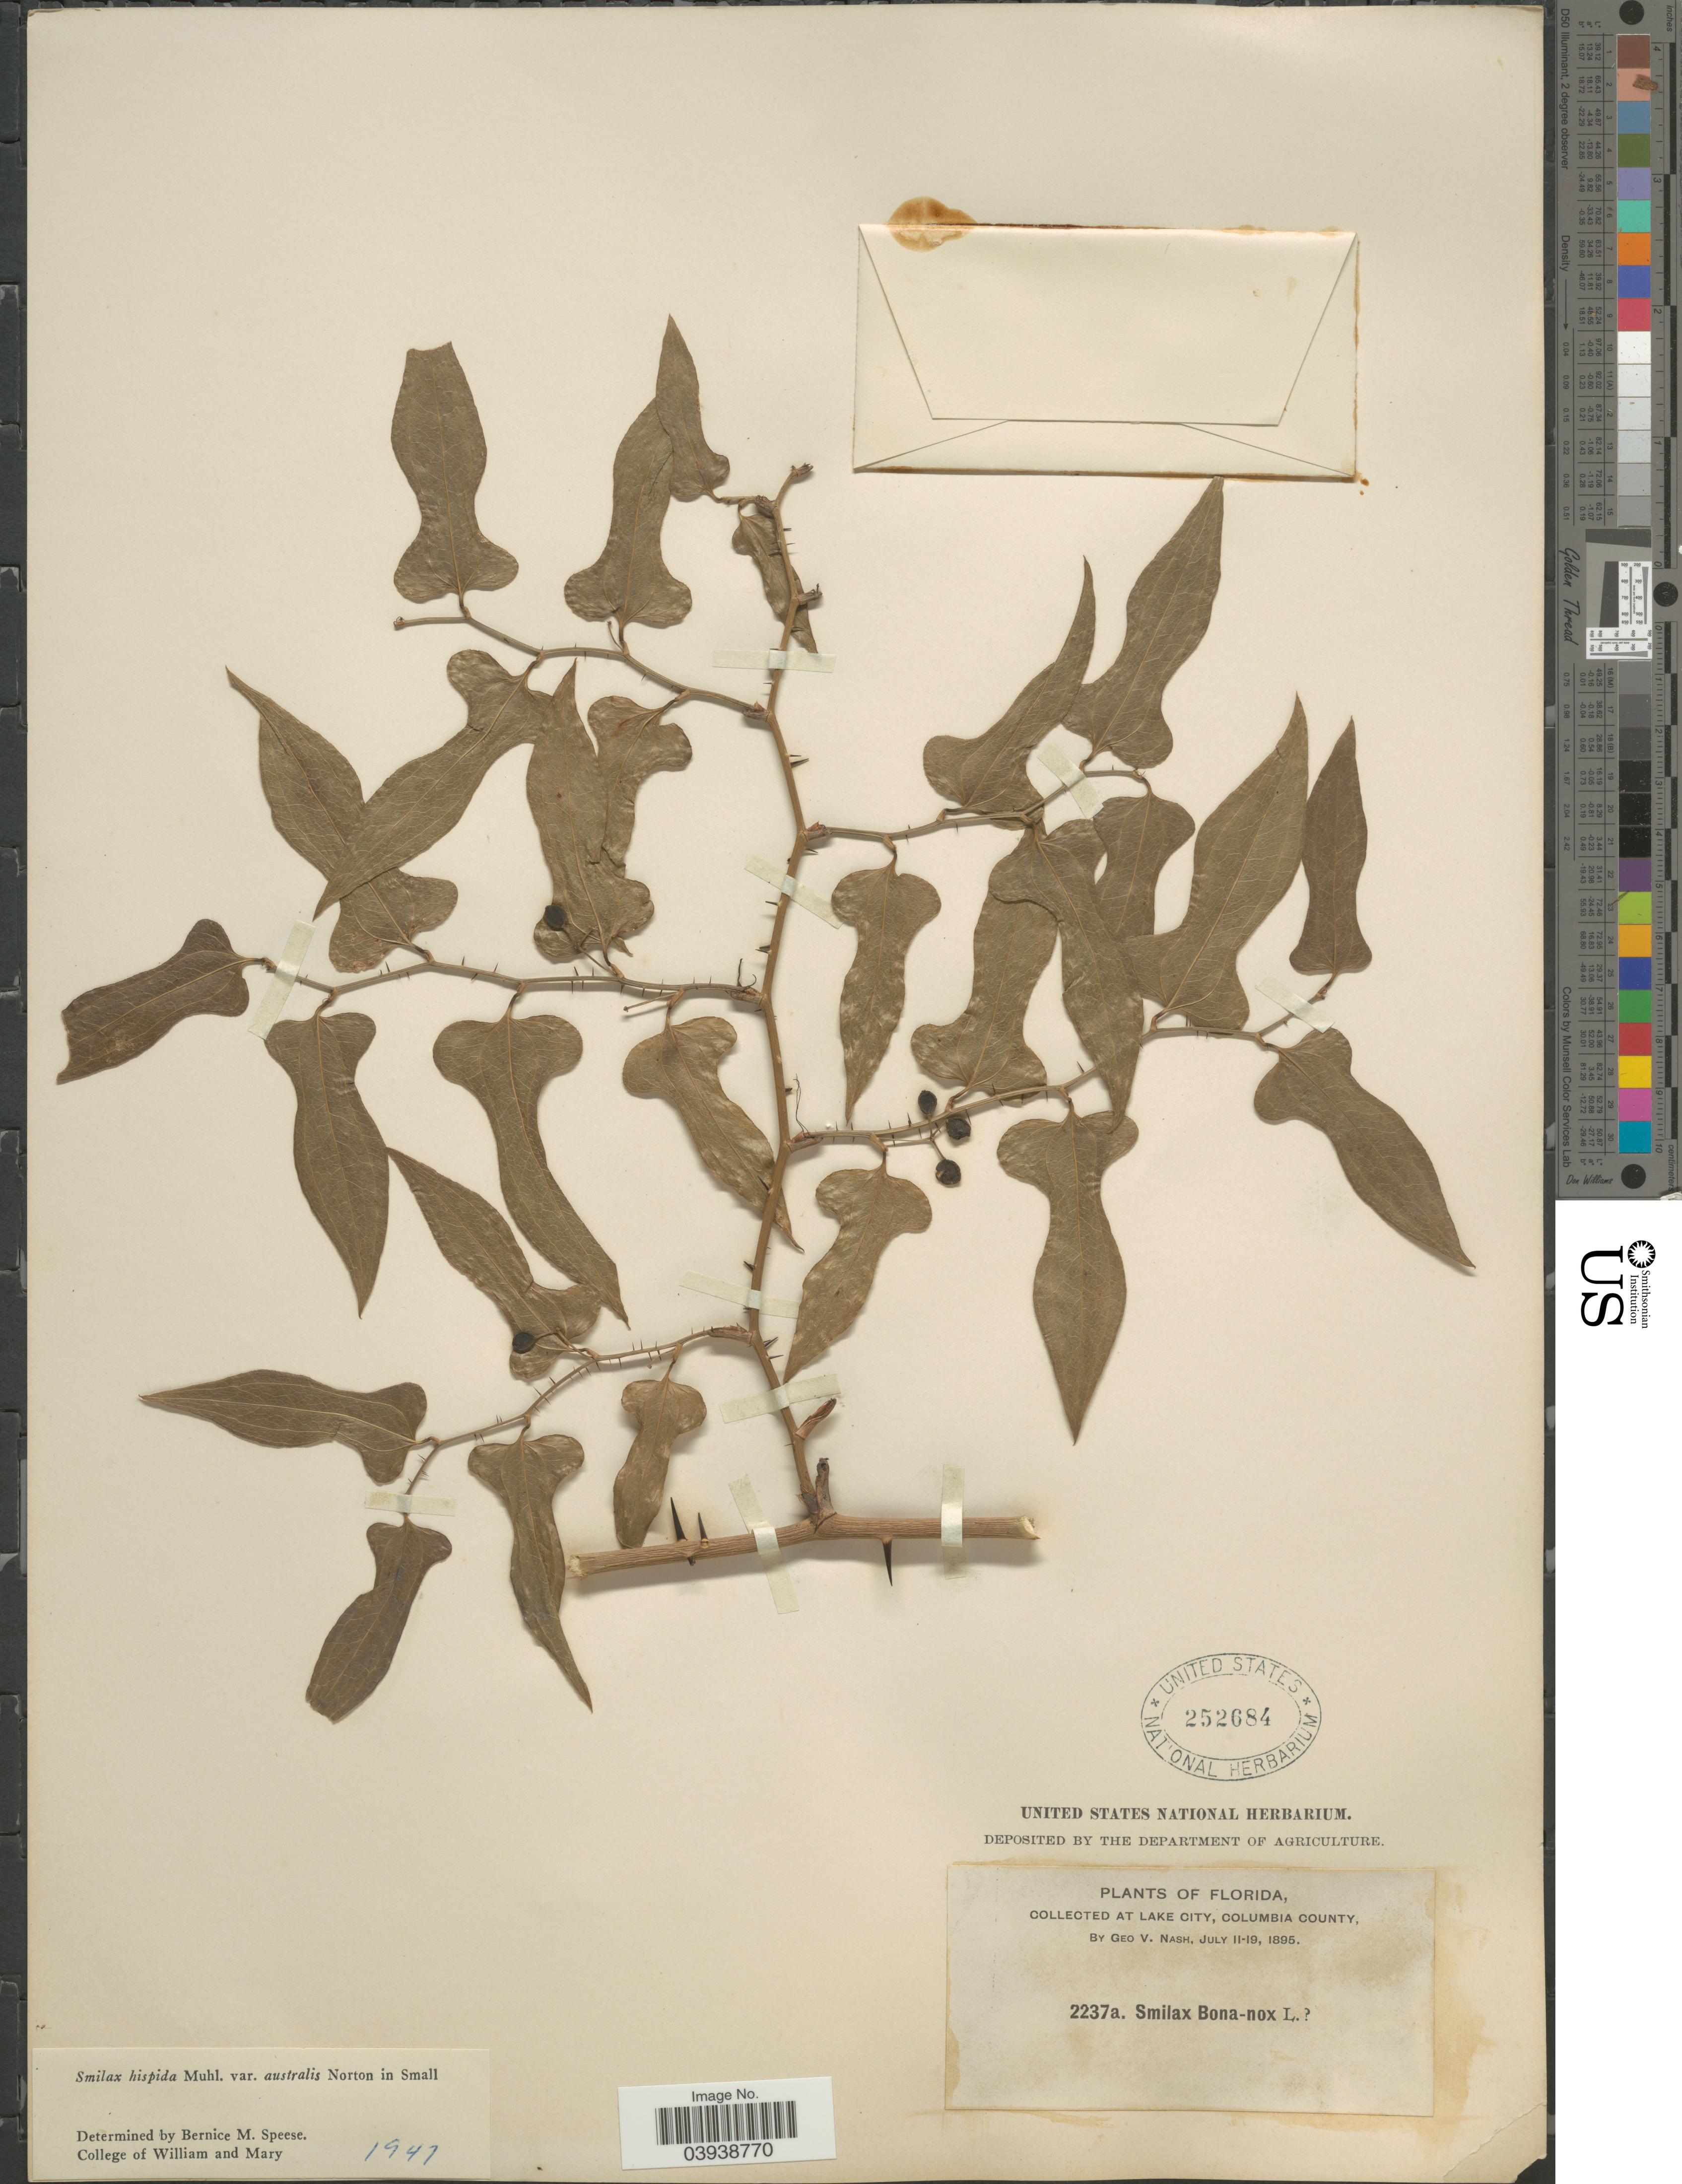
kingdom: Plantae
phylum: Tracheophyta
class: Liliopsida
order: Liliales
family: Smilacaceae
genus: Smilax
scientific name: Smilax hispida var. australis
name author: Small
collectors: G. V. Nash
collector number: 2237a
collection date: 1895-07-11/1895-07-19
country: United States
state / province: Florida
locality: At Lake City, Columbia County.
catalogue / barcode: US 252684